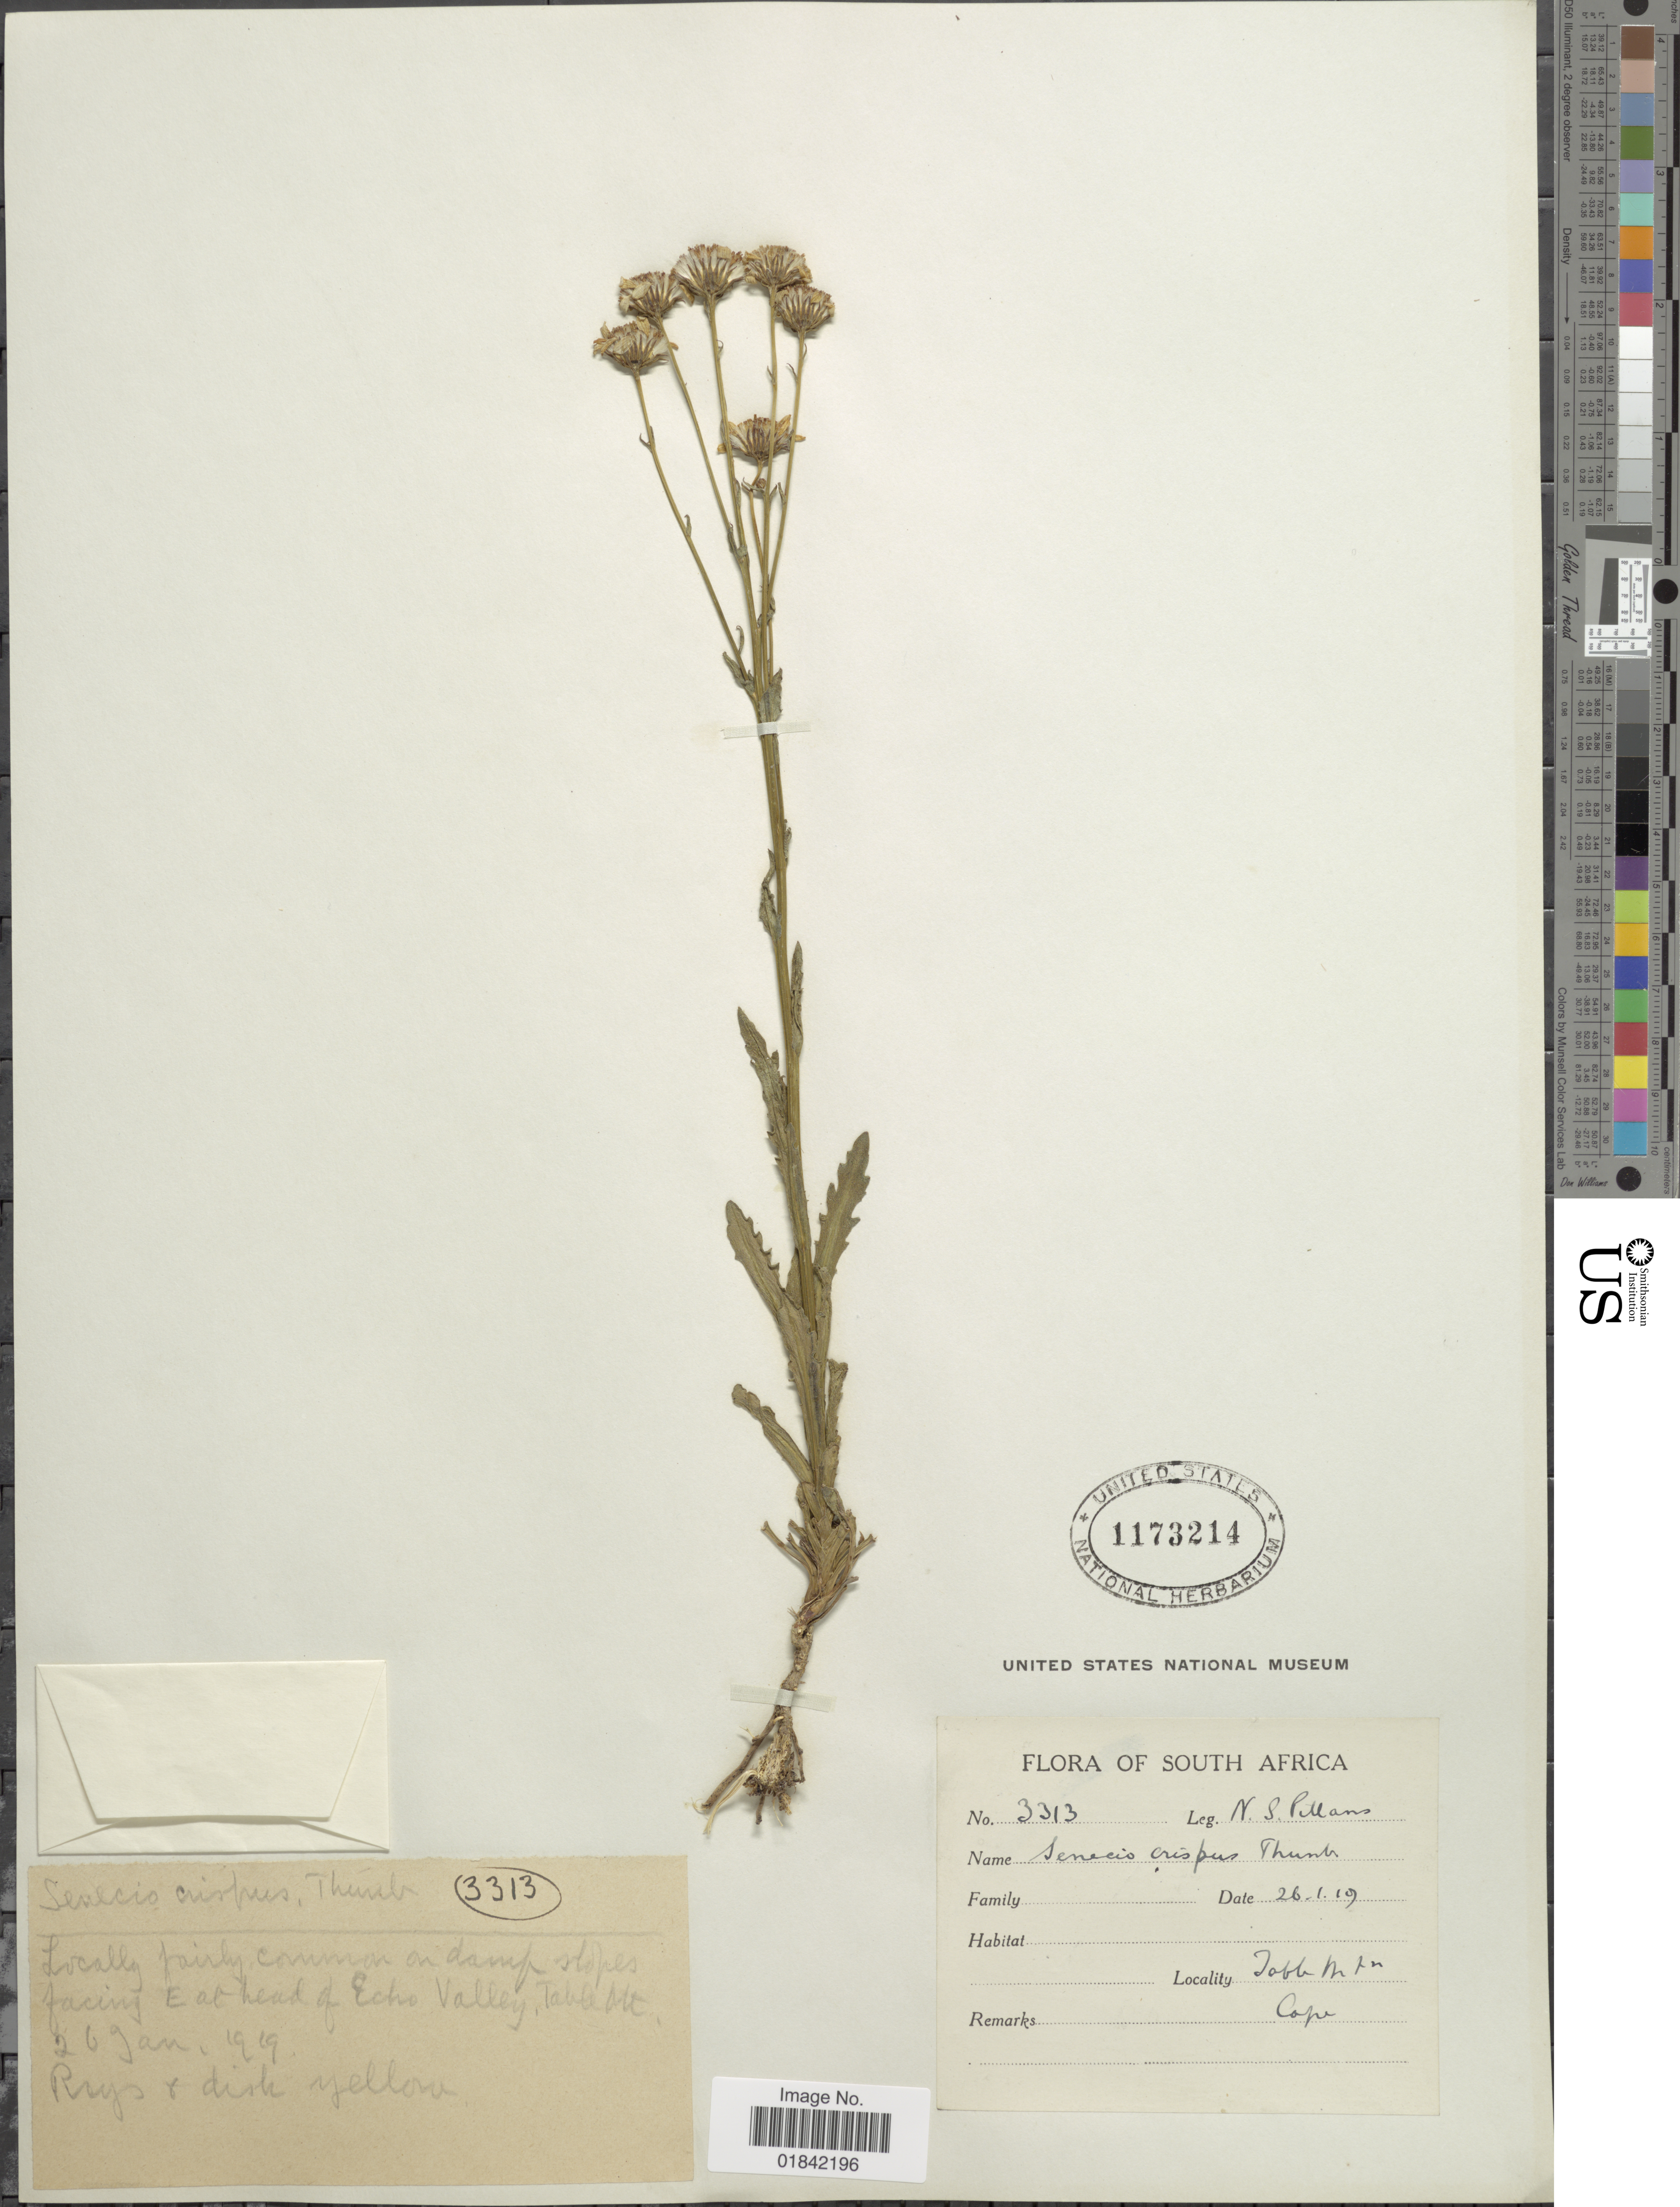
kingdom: Plantae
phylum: Tracheophyta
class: Magnoliopsida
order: Asterales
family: Asteraceae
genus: Senecio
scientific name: Senecio crispus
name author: Thunb.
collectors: N. S. Pillans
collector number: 3313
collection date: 1919-01-26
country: South Africa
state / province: Western Cape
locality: Damp slopes facing E. at head of Echo Valley, Table Mt.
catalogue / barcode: US 1173214